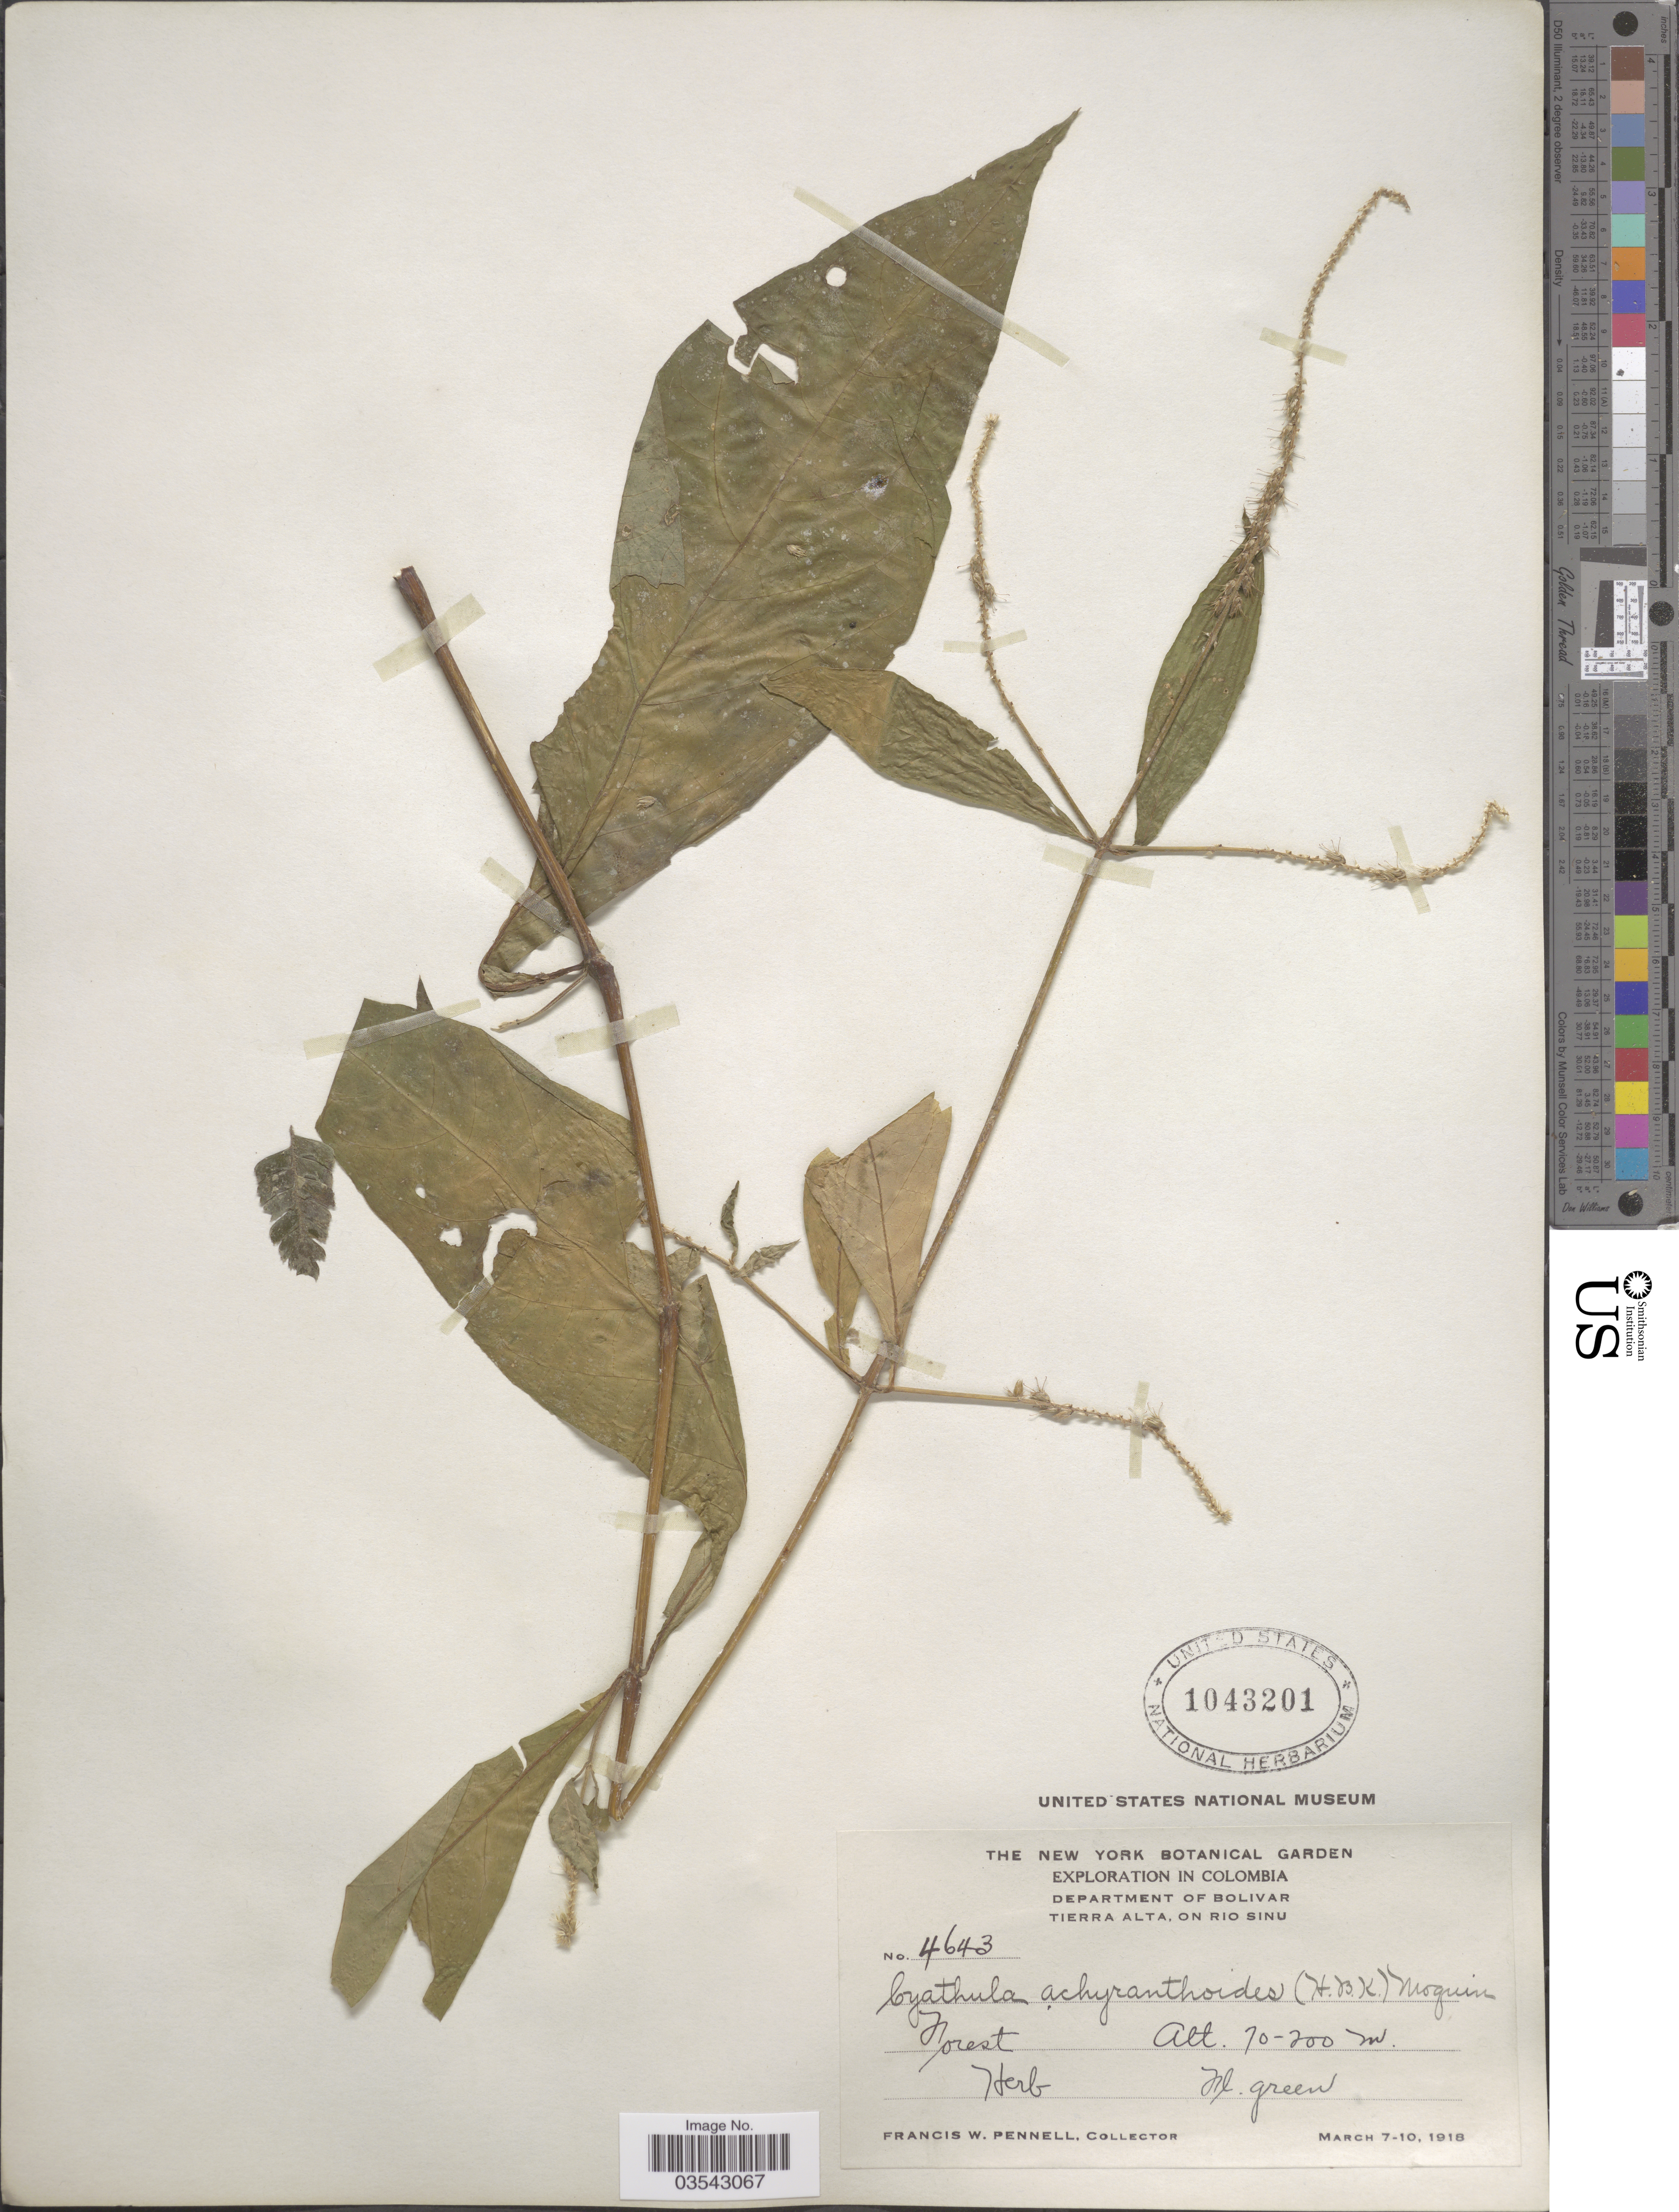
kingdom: Plantae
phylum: Tracheophyta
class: Magnoliopsida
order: Caryophyllales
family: Amaranthaceae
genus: Cyathula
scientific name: Cyathula achyranthoides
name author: (Kunth) Moq.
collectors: F. W. Pennell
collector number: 4643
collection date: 1918-03-07/1918-03-10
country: Colombia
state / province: Bolívar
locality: Department of Bolivar. Tierra Alta, on Rio Sinu. Forest.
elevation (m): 70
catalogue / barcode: US 1043201